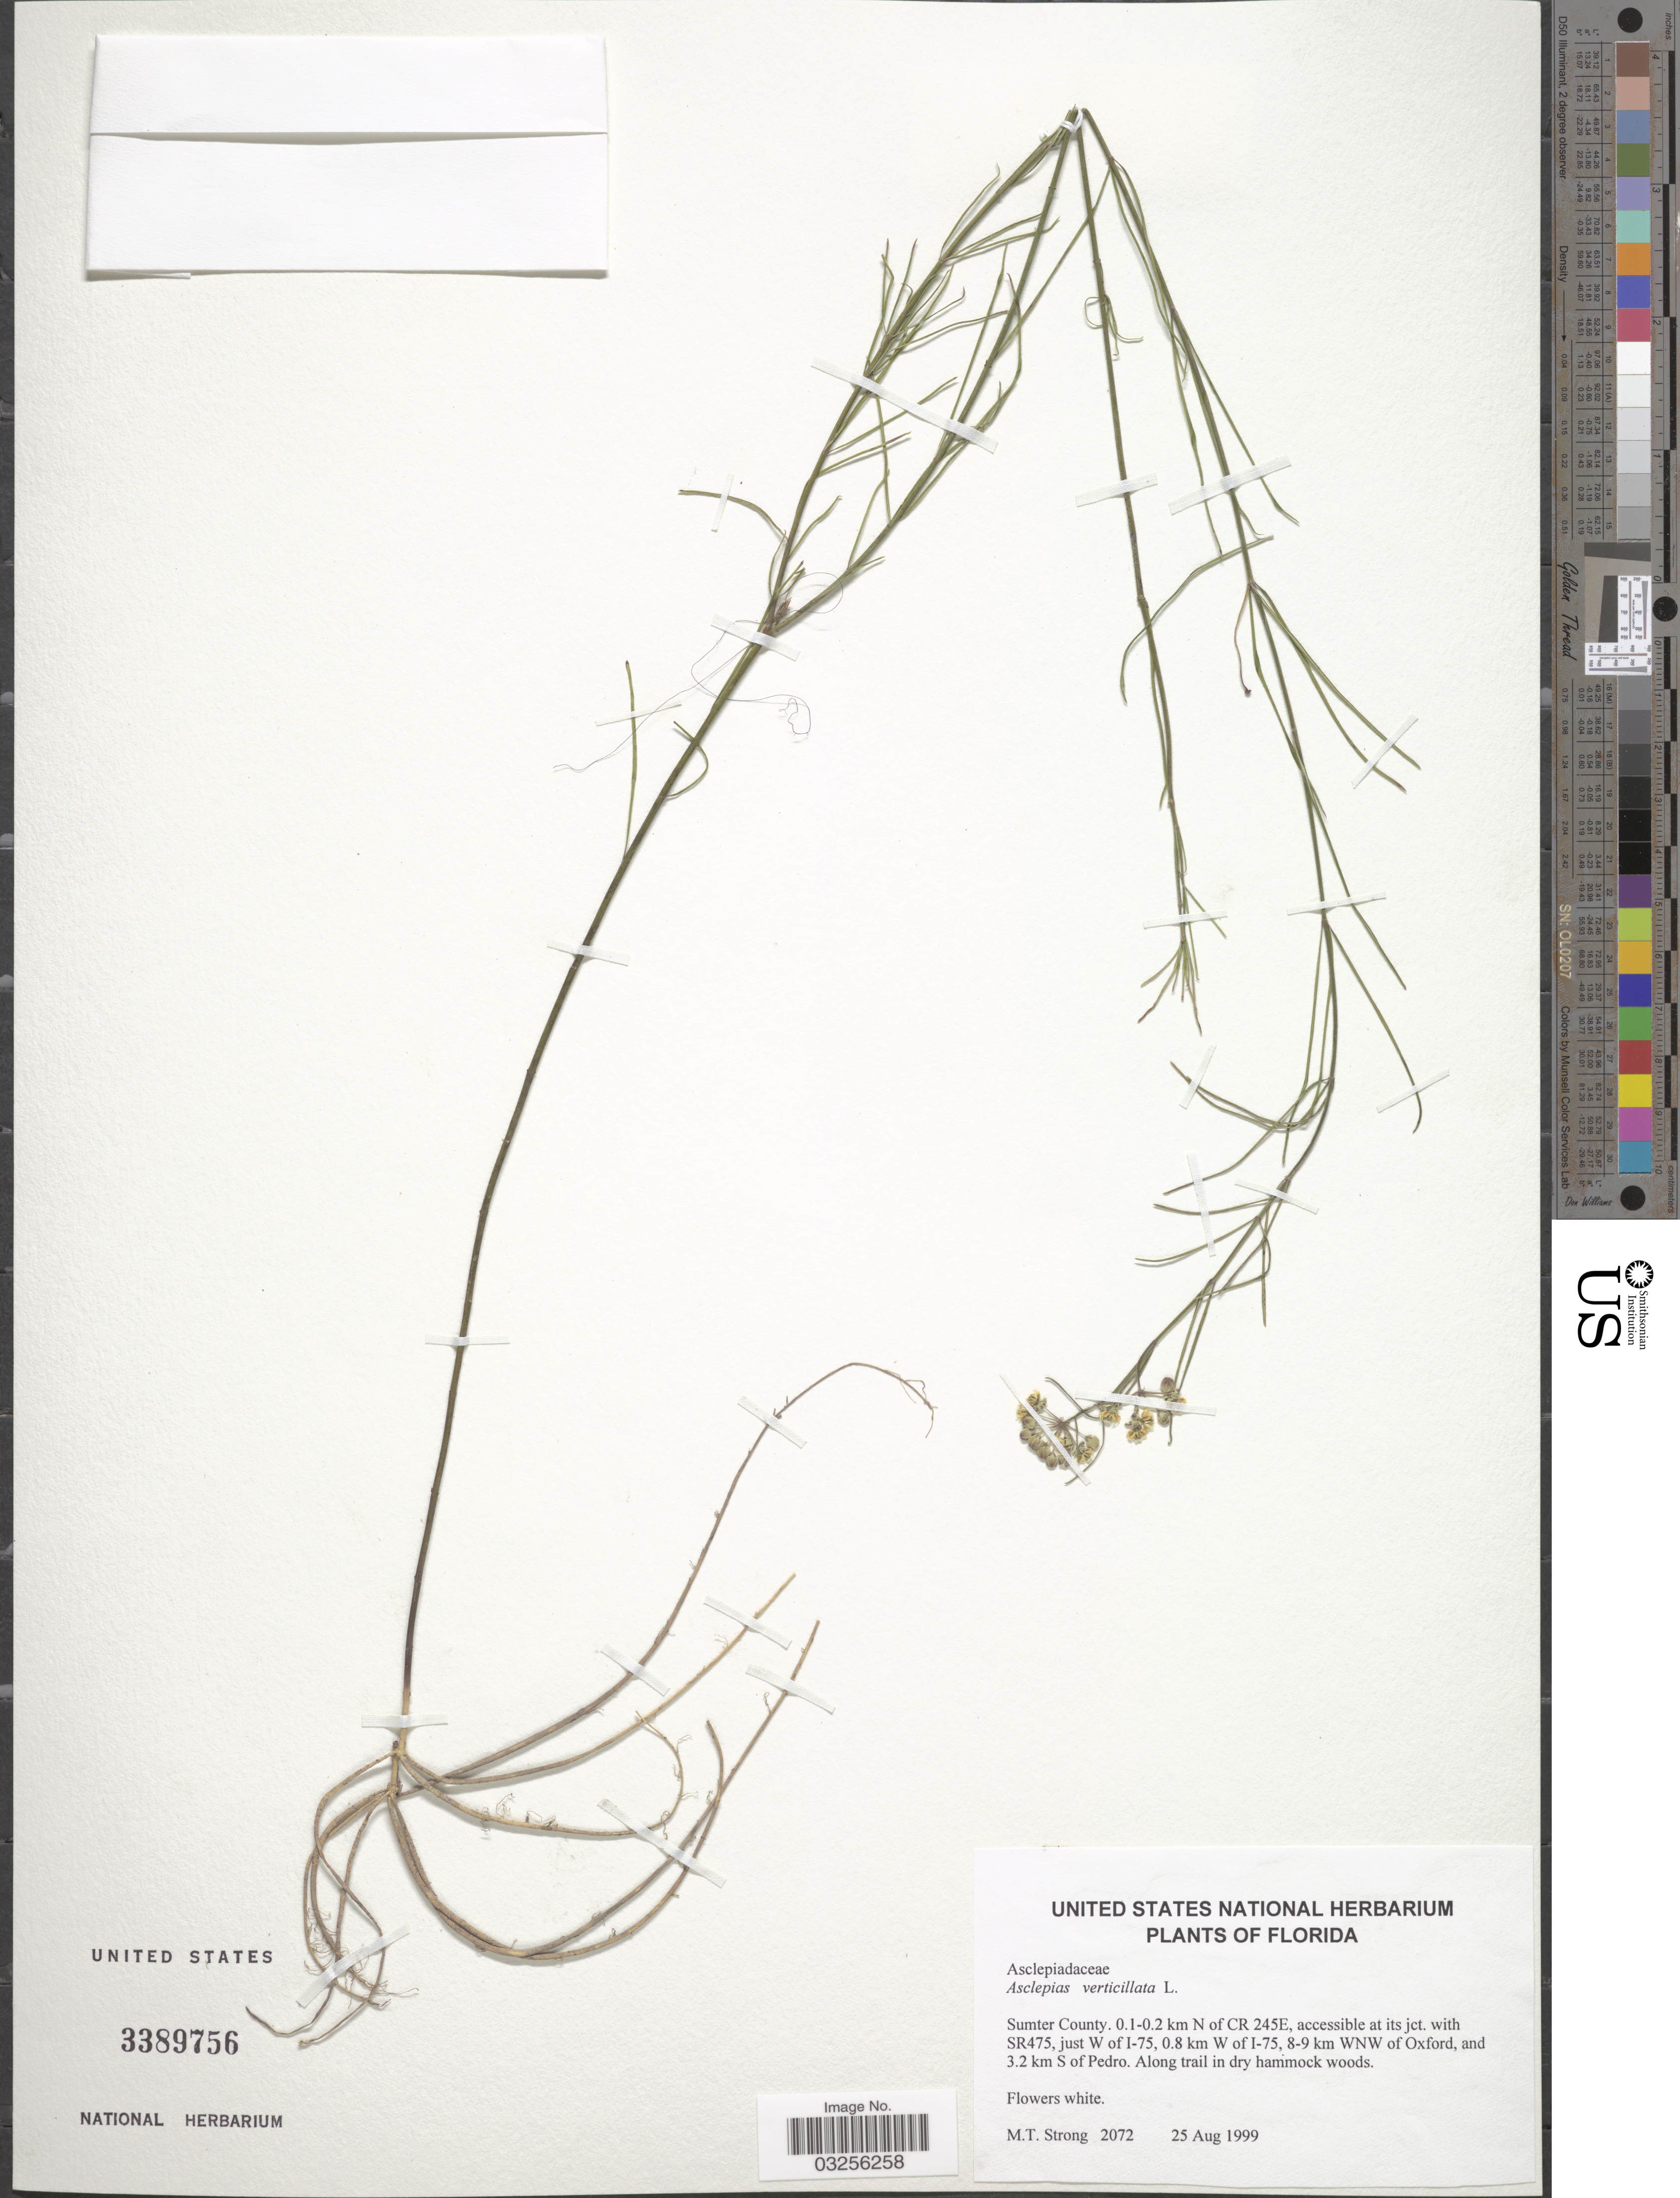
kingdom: Plantae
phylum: Tracheophyta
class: Magnoliopsida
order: Gentianales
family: Apocynaceae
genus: Asclepias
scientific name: Asclepias verticillata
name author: L.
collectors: M. T. Strong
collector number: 2072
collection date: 1999-08-25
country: United States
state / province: Florida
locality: Sumter County, 0.1-0.2 km N of CR 245E, accessible at its jct. with SR475, just W of I-75, 0.8 km W of I-75, 8-9 km WNW of Oxfort, and 3.2 km S of Pedro.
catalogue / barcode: US 3389756